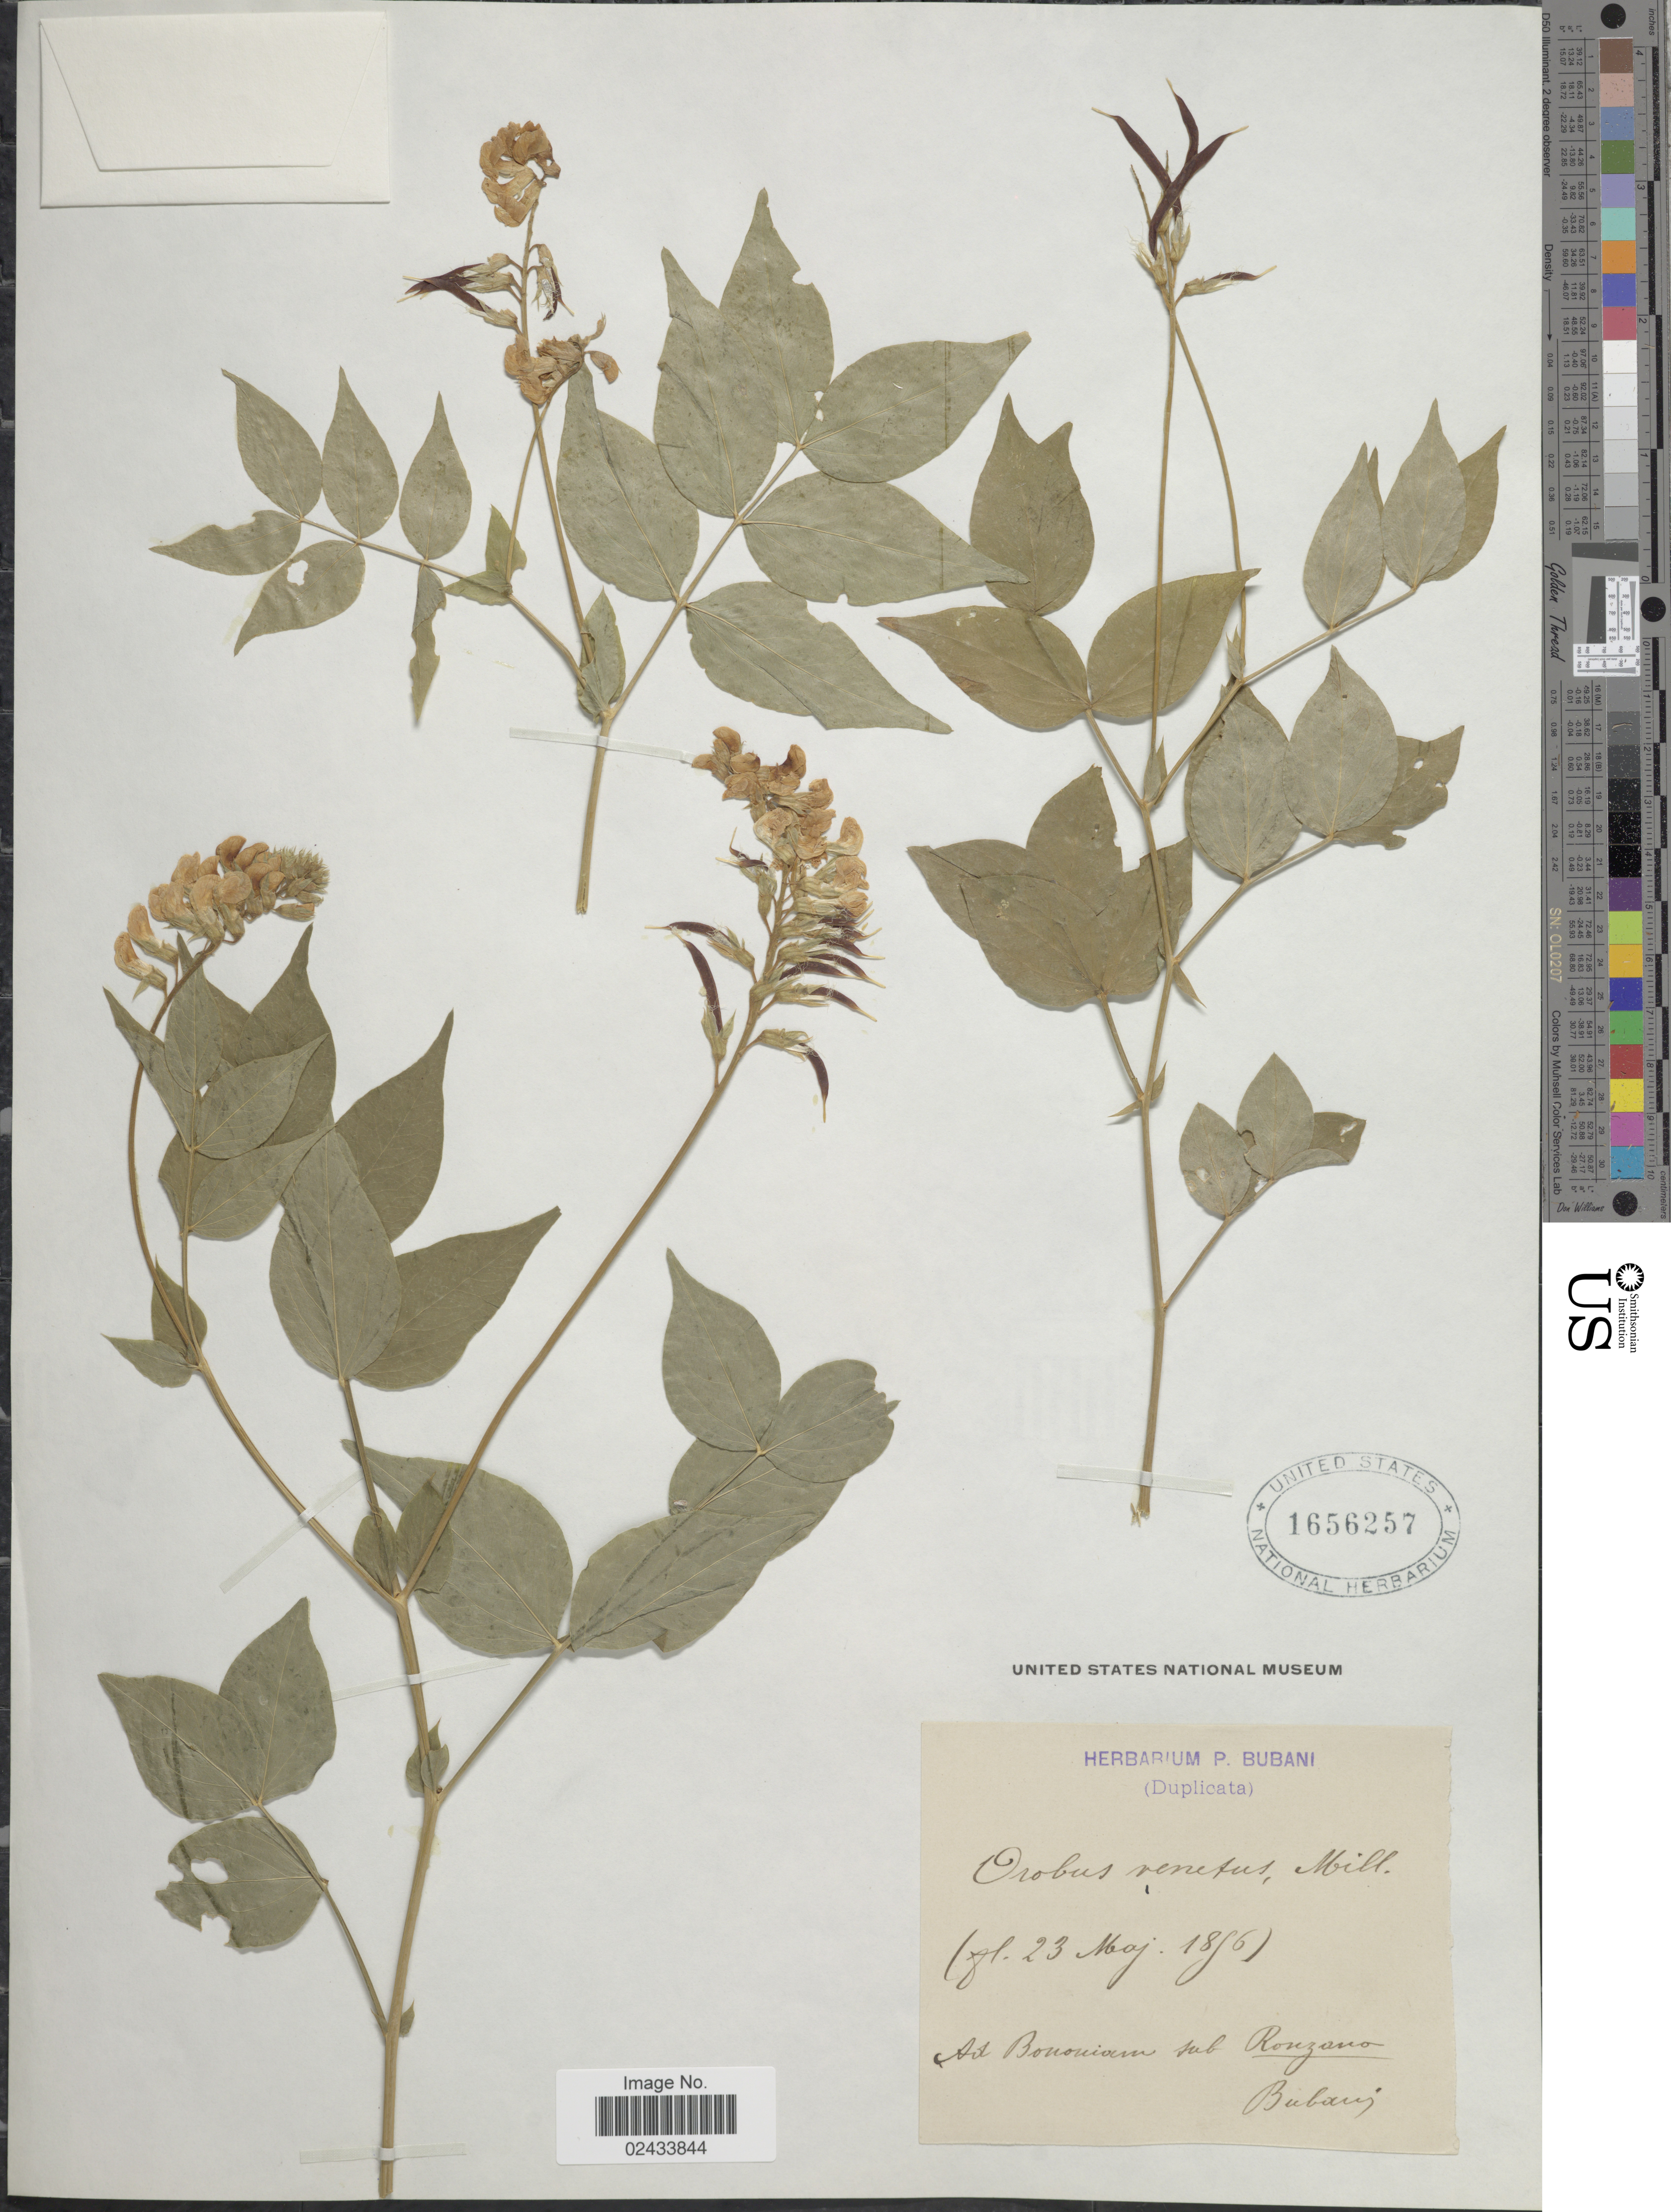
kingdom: Plantae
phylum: Tracheophyta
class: Magnoliopsida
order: Fabales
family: Fabaceae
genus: Lathyrus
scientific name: Lathyrus venetus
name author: (Mill.) Wohlf.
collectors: P. Bubani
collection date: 1859-05-23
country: Italy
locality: Ad Bononiam [Bologna] sub Ronzano.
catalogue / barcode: US 1656257